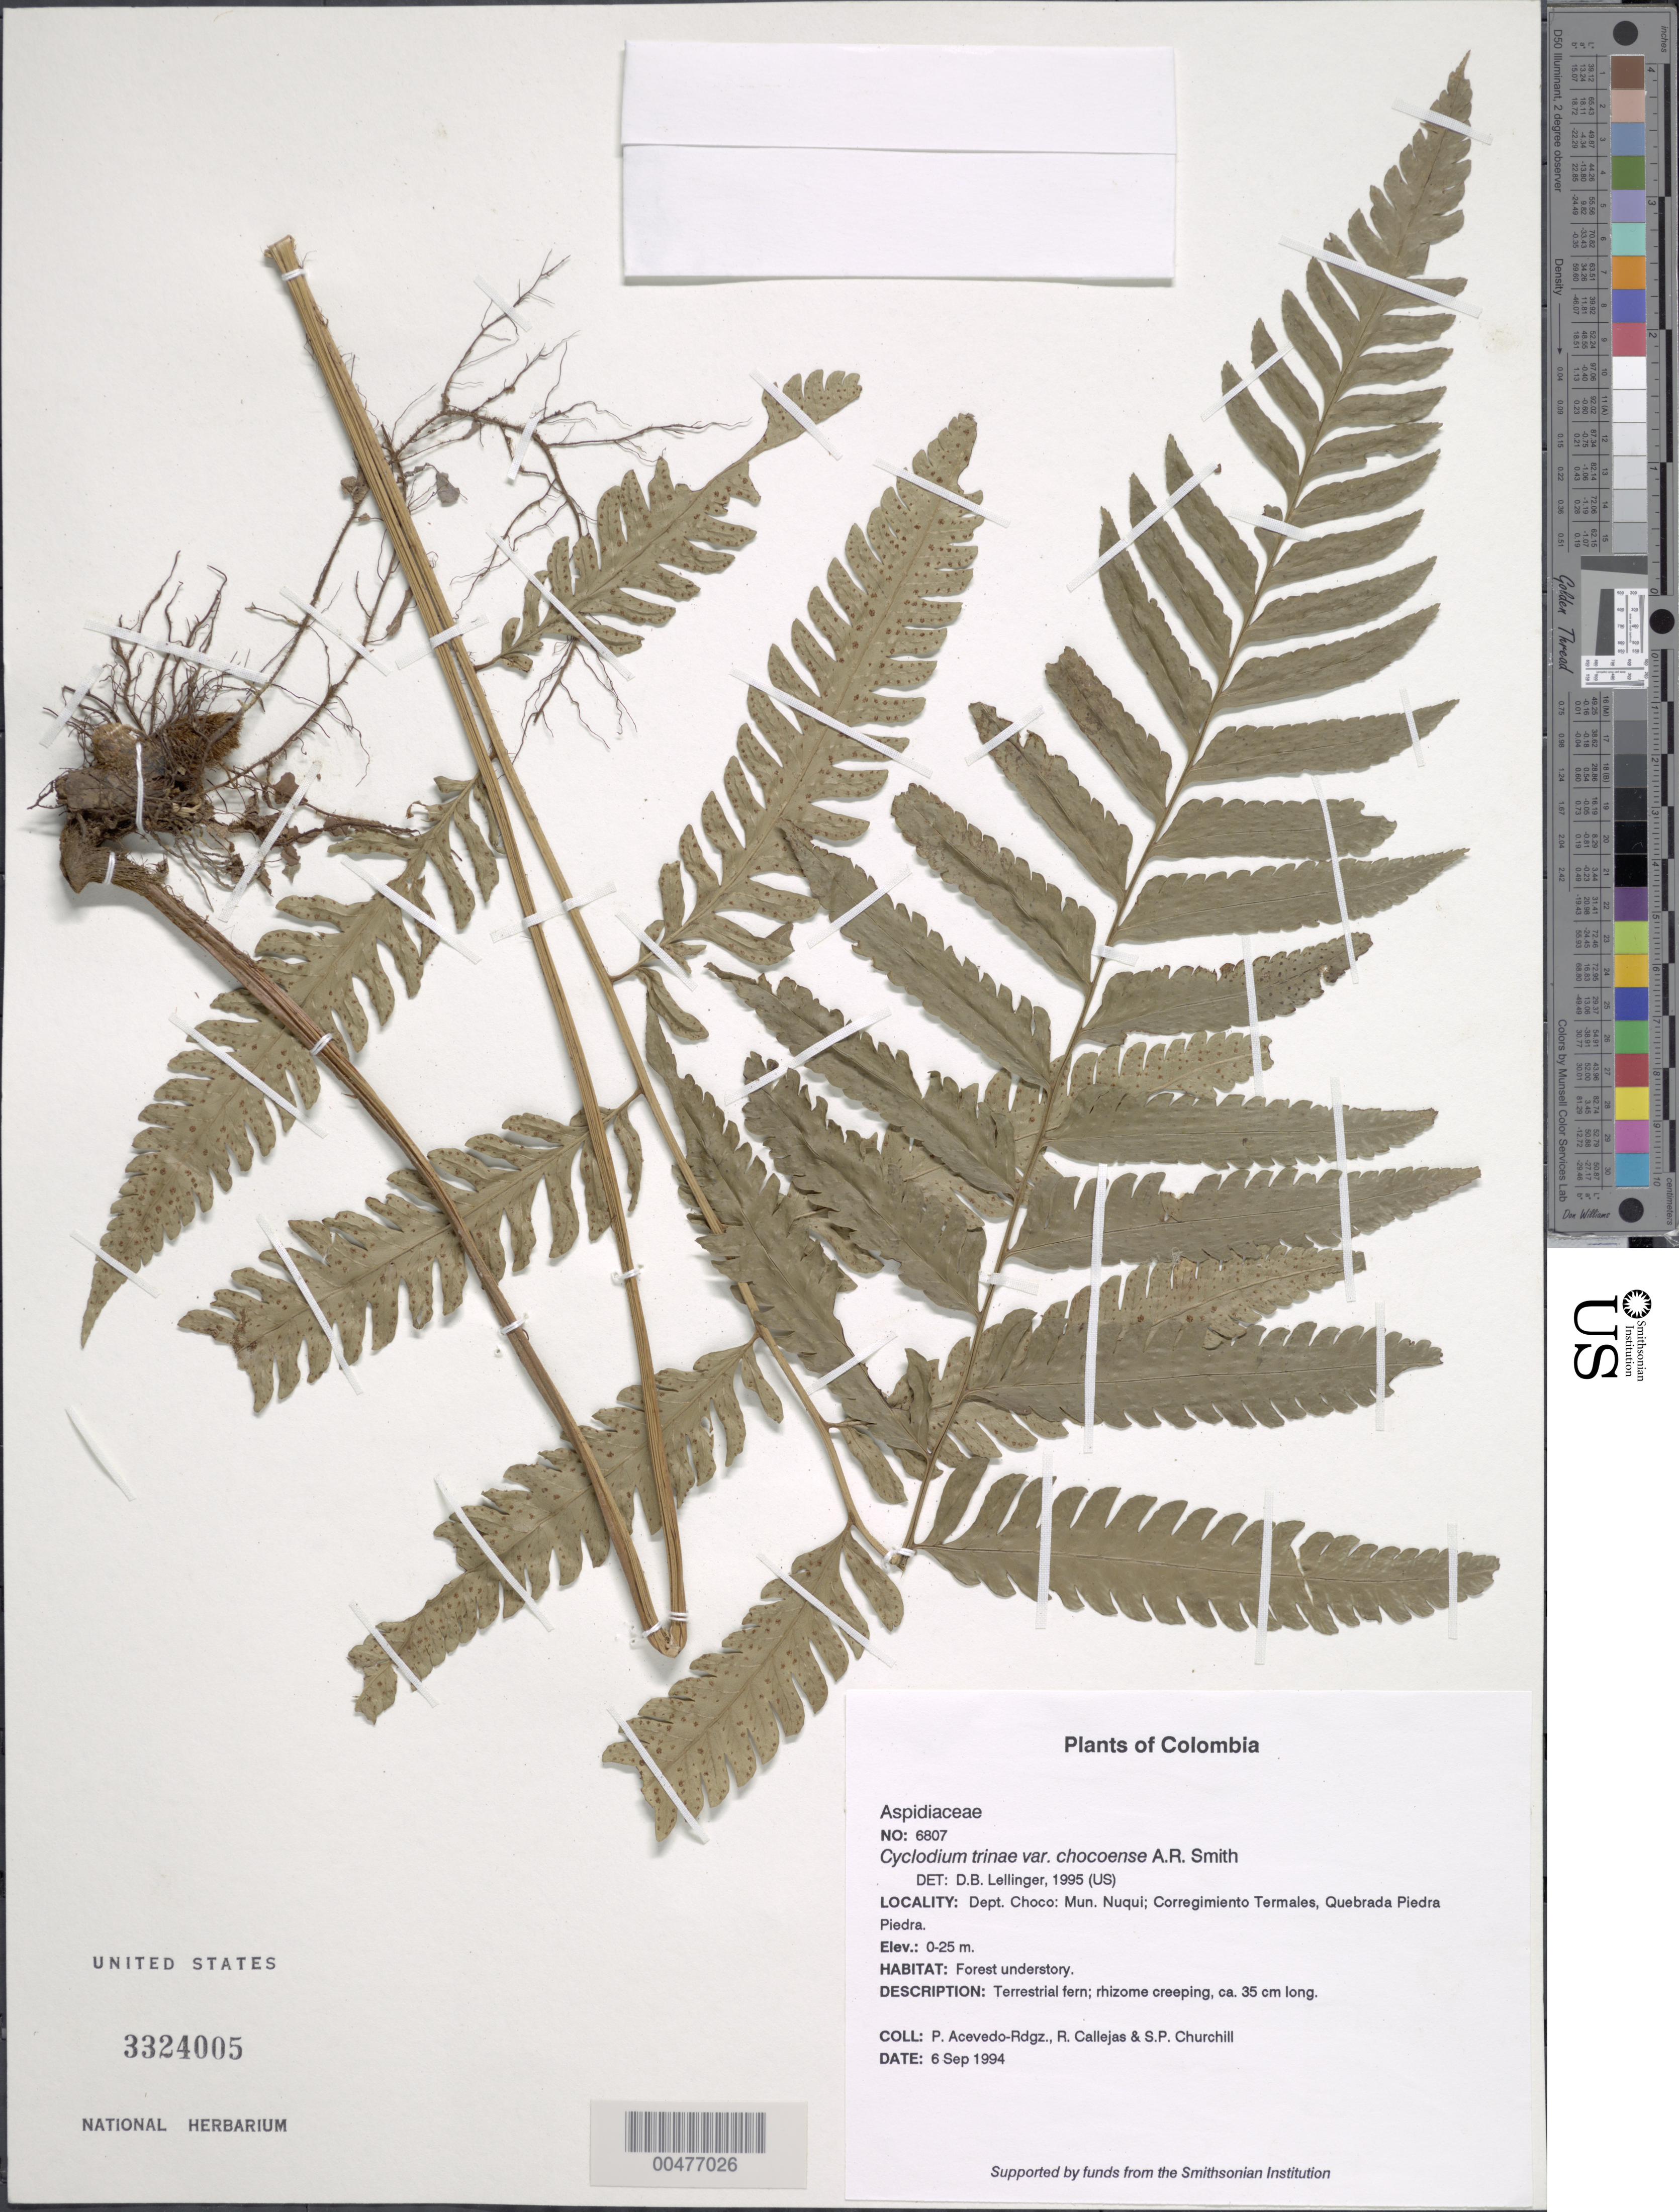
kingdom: Plantae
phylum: Tracheophyta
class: Polypodiopsida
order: Polypodiales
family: Dryopteridaceae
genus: Cyclodium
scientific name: Cyclodium trianae var. chocoense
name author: A.R. Sm.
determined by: Lellinger, David B., (BOT), Smithsonian Institution - National Museum of Natural History (UNITED STATES)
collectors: P. Acevedo-Rodr., R. Callejas & S. Churchill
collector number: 6807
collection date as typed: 06 Sep 1994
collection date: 1994-09-06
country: Colombia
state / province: Chocó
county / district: Nuqui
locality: Depart. Choco; Mun. Nuqui; Corregimiento Termales. Quebrada Piedra Piedra.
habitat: Forest understory.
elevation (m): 0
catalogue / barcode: US 3324005